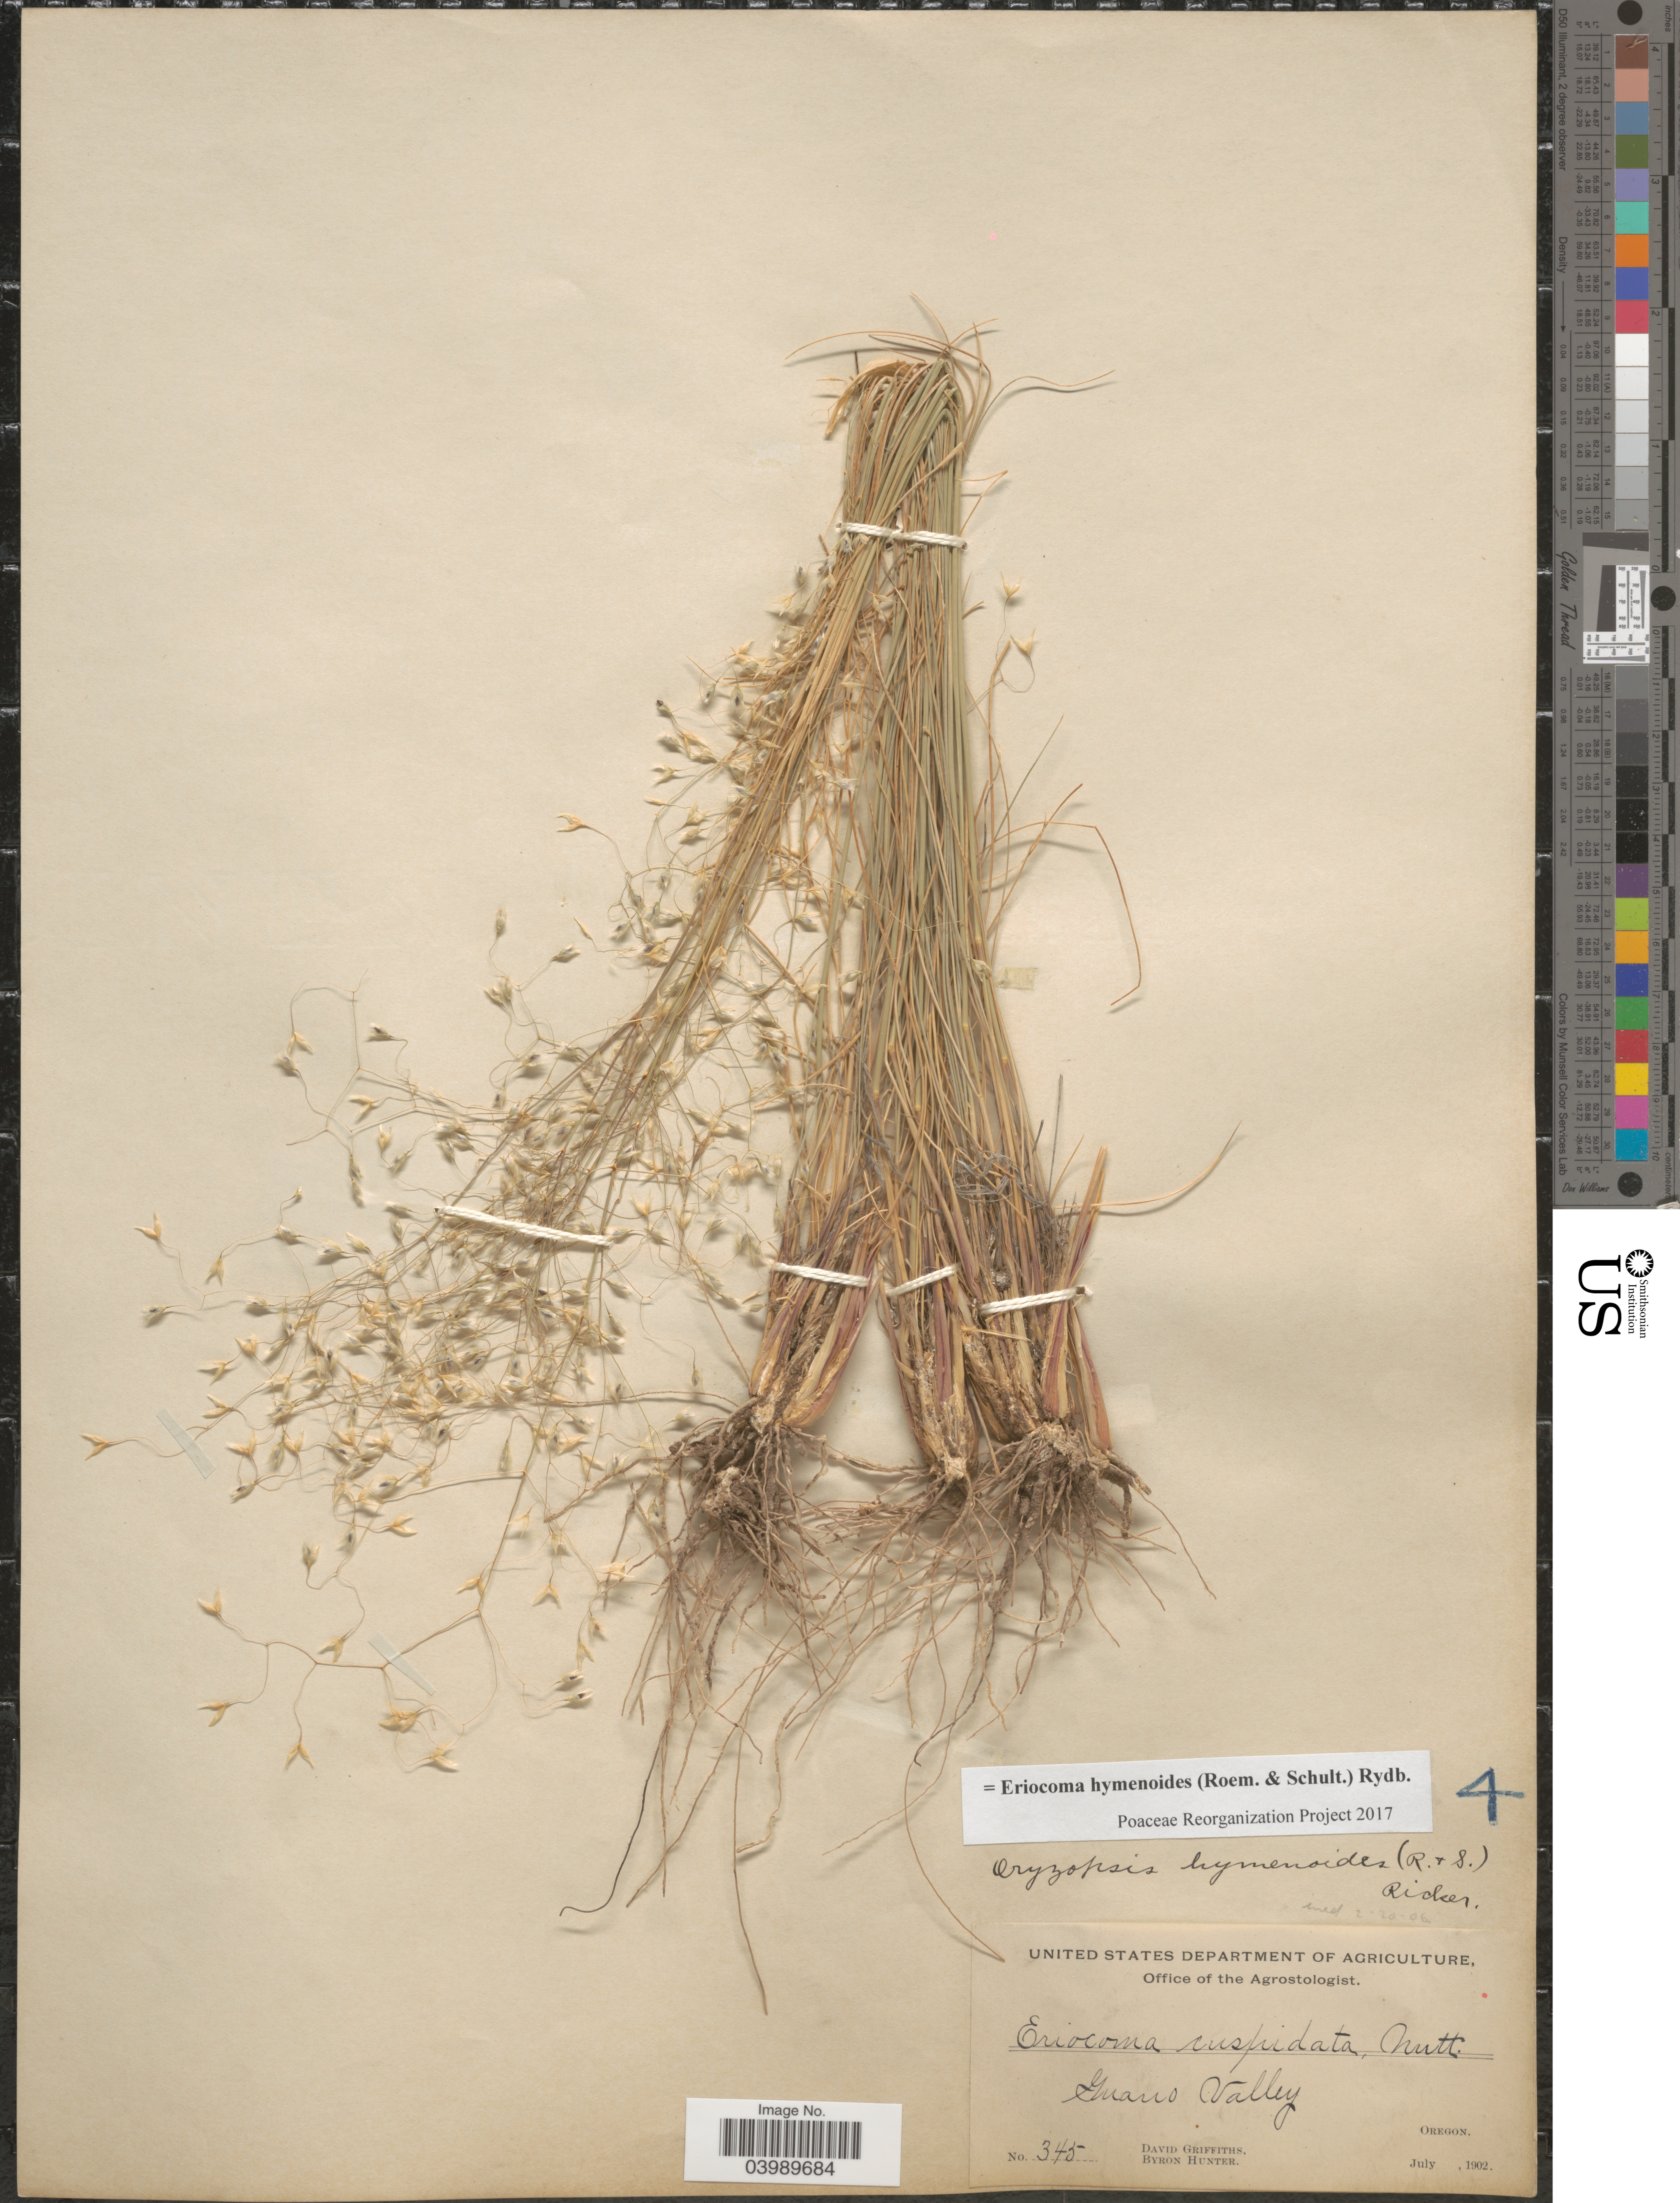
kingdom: Plantae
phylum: Tracheophyta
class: Liliopsida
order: Poales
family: Poaceae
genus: Eriocoma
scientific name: Eriocoma hymenoides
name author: (Roem. & Schult.) Rydb.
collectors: D. Griffiths & B. Hunter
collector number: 345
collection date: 1902-07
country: United States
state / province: Oregon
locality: Guano Valley.